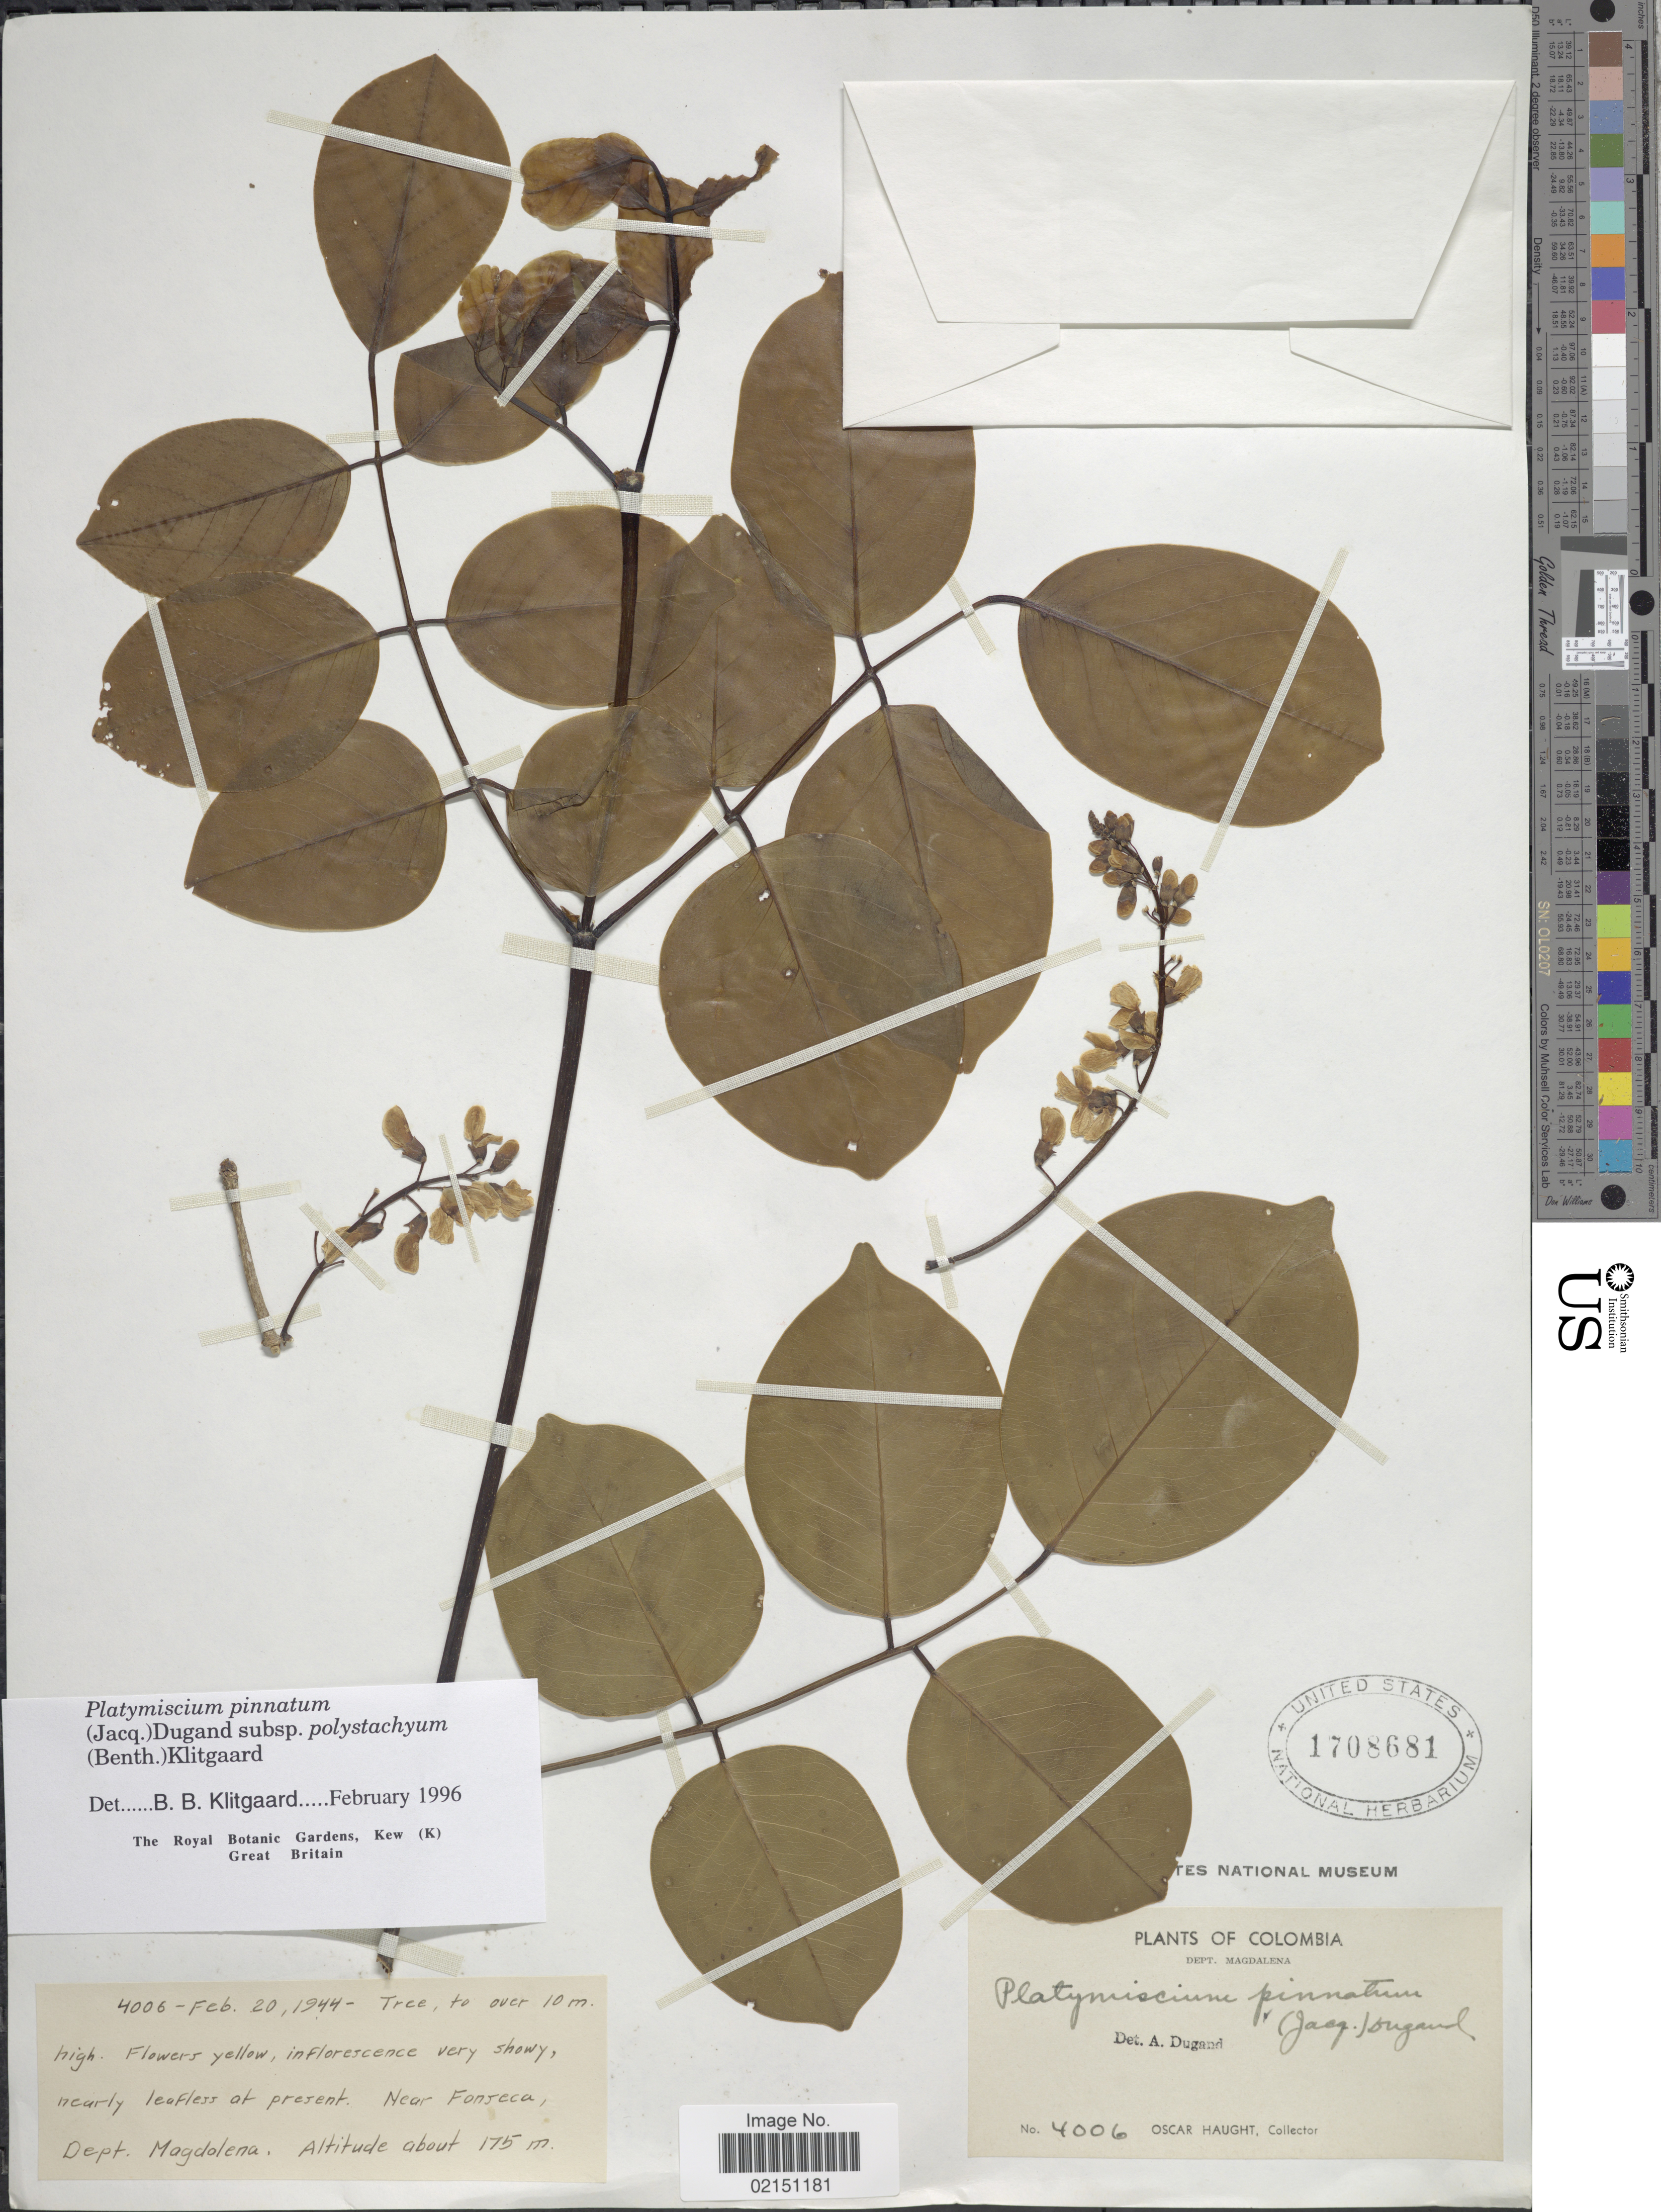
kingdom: Plantae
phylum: Tracheophyta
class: Magnoliopsida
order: Fabales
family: Fabaceae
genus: Platymiscium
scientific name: Platymiscium pinnatum subsp. polystachyum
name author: (Benth.) Klitg.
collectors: O. Haught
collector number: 4006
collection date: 1944-02-20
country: Colombia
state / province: Magdalena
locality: Near Fonseca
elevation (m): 175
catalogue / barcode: US 1708681